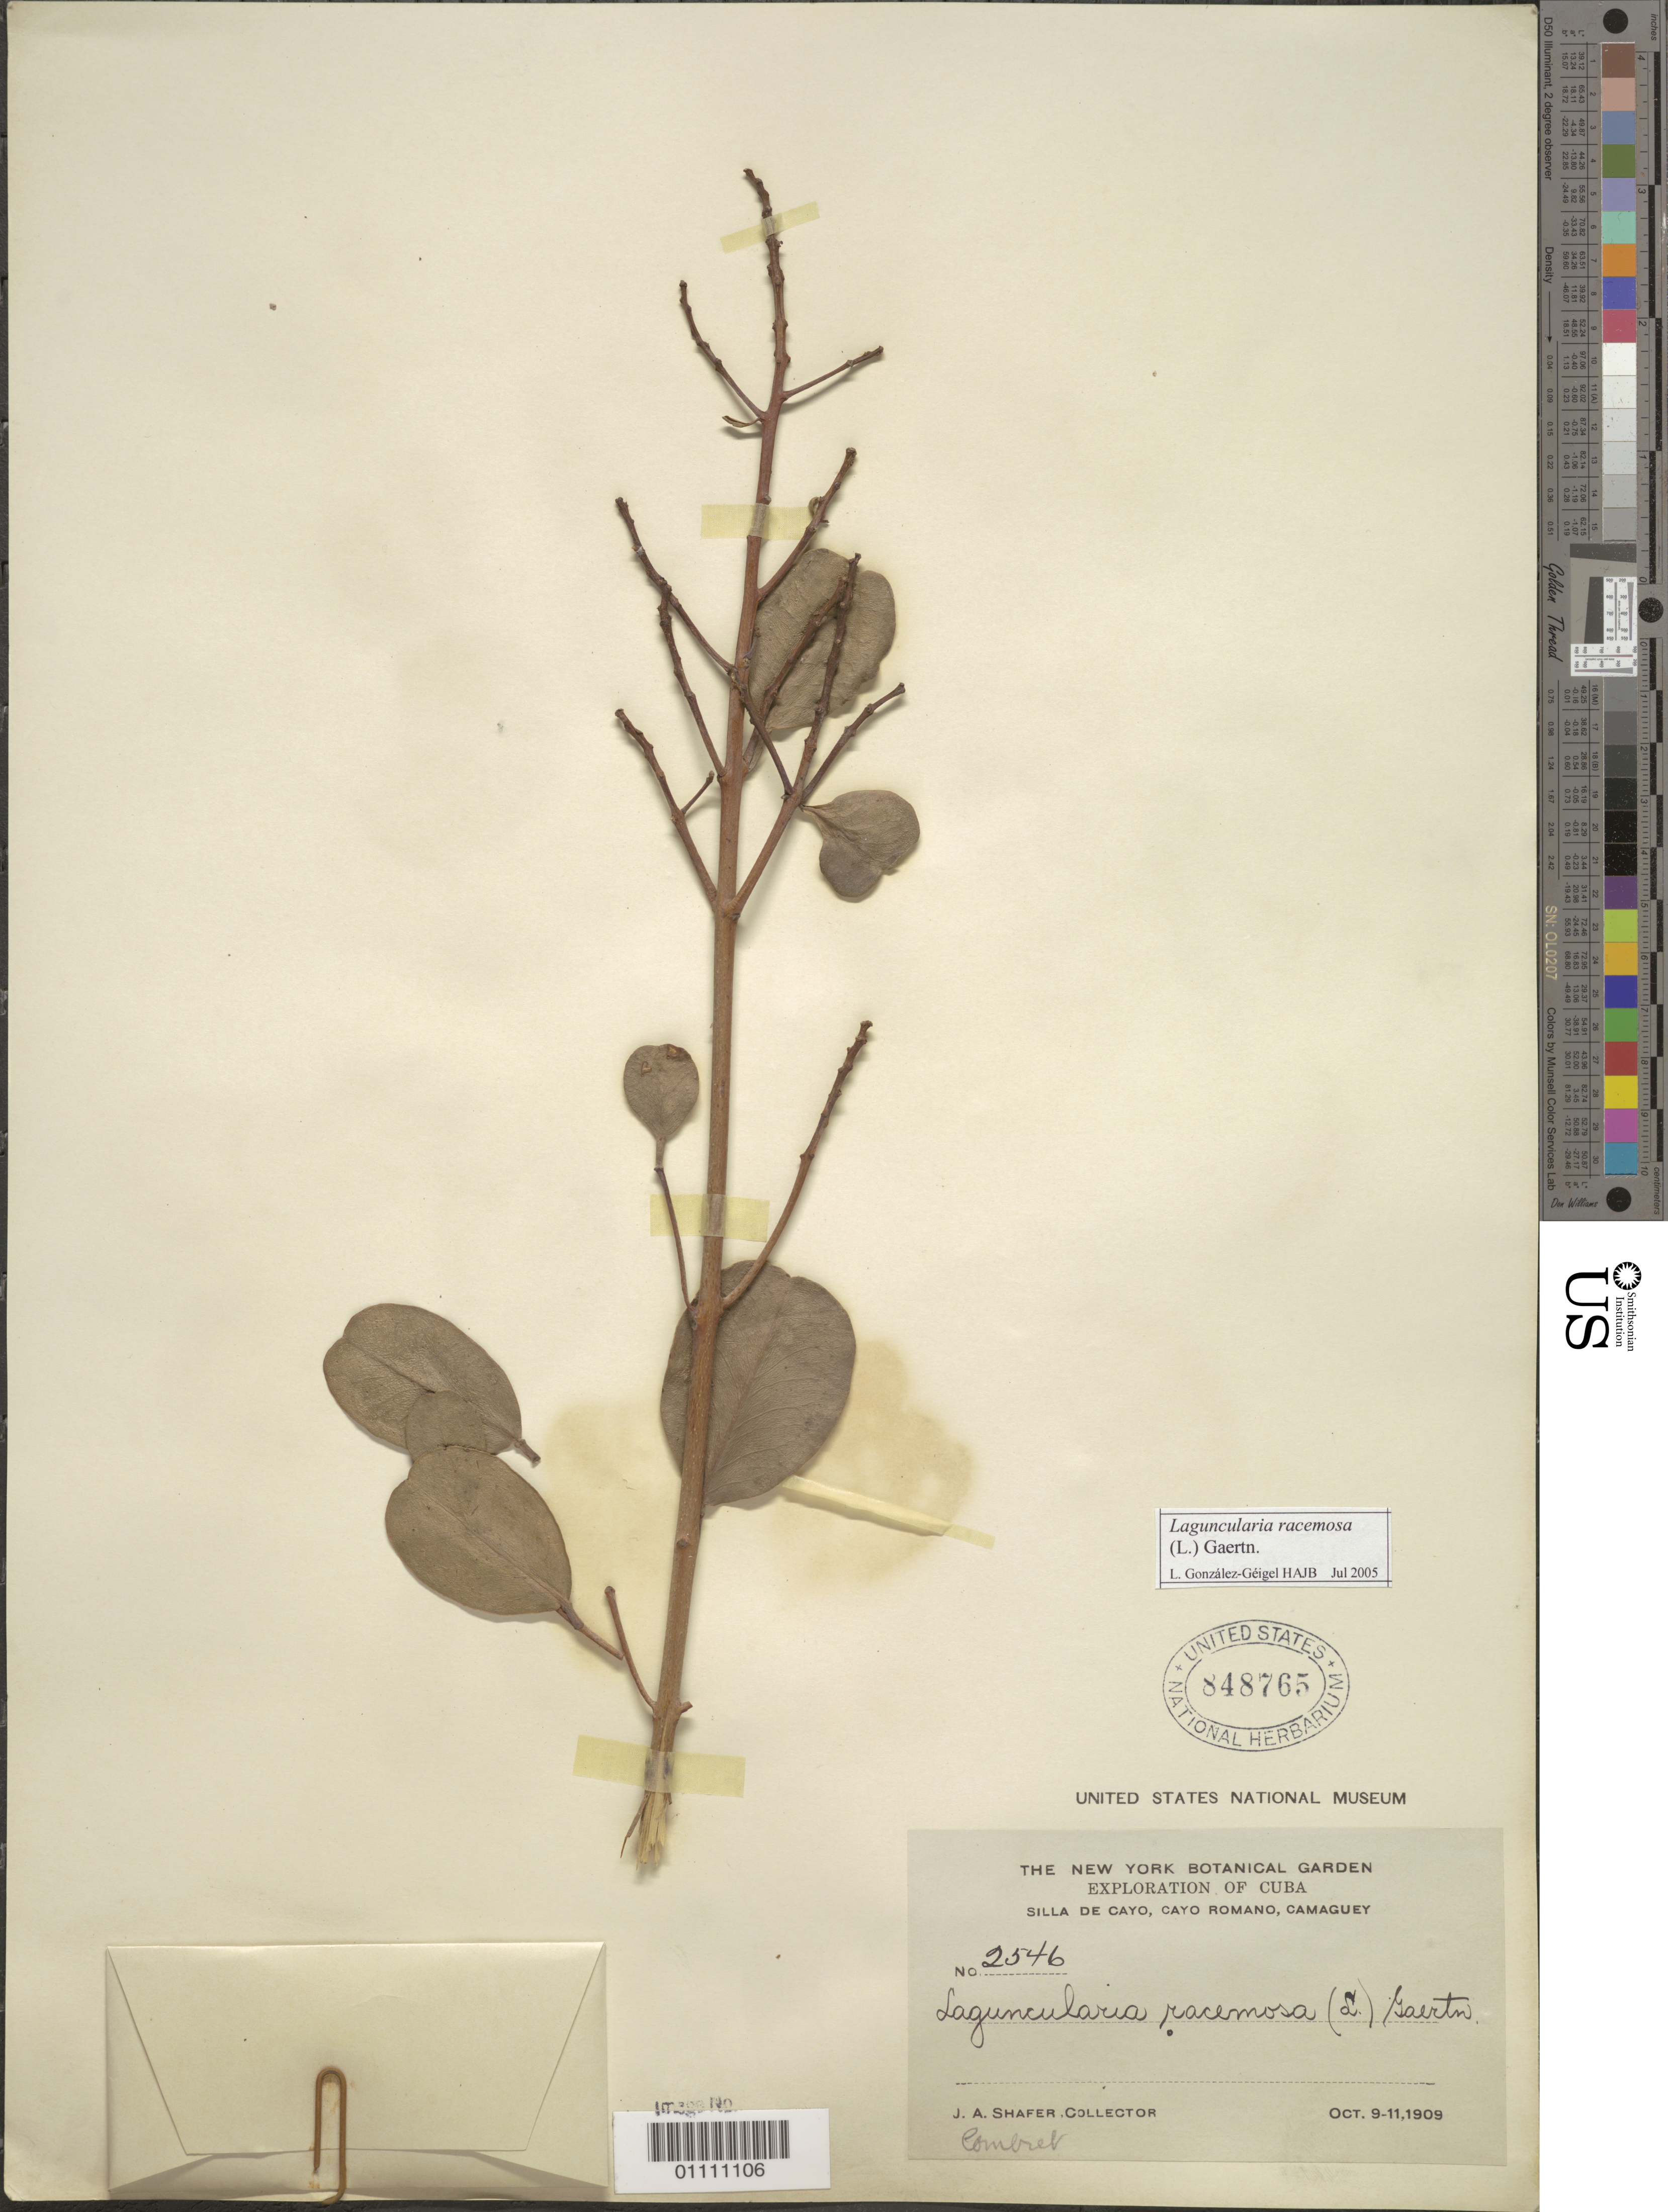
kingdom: Plantae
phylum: Tracheophyta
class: Magnoliopsida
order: Myrtales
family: Combretaceae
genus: Laguncularia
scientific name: Laguncularia racemosa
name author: (L.) C.F. Gaertn.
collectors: J. A. Shafer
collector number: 2546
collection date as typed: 09 Oct 1909 to 11 Oct 1909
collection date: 1909-10-09/1909-10-11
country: Cuba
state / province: Camagüey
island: Cuba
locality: Silla de Cayo, Cayo Romano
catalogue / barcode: US 848765